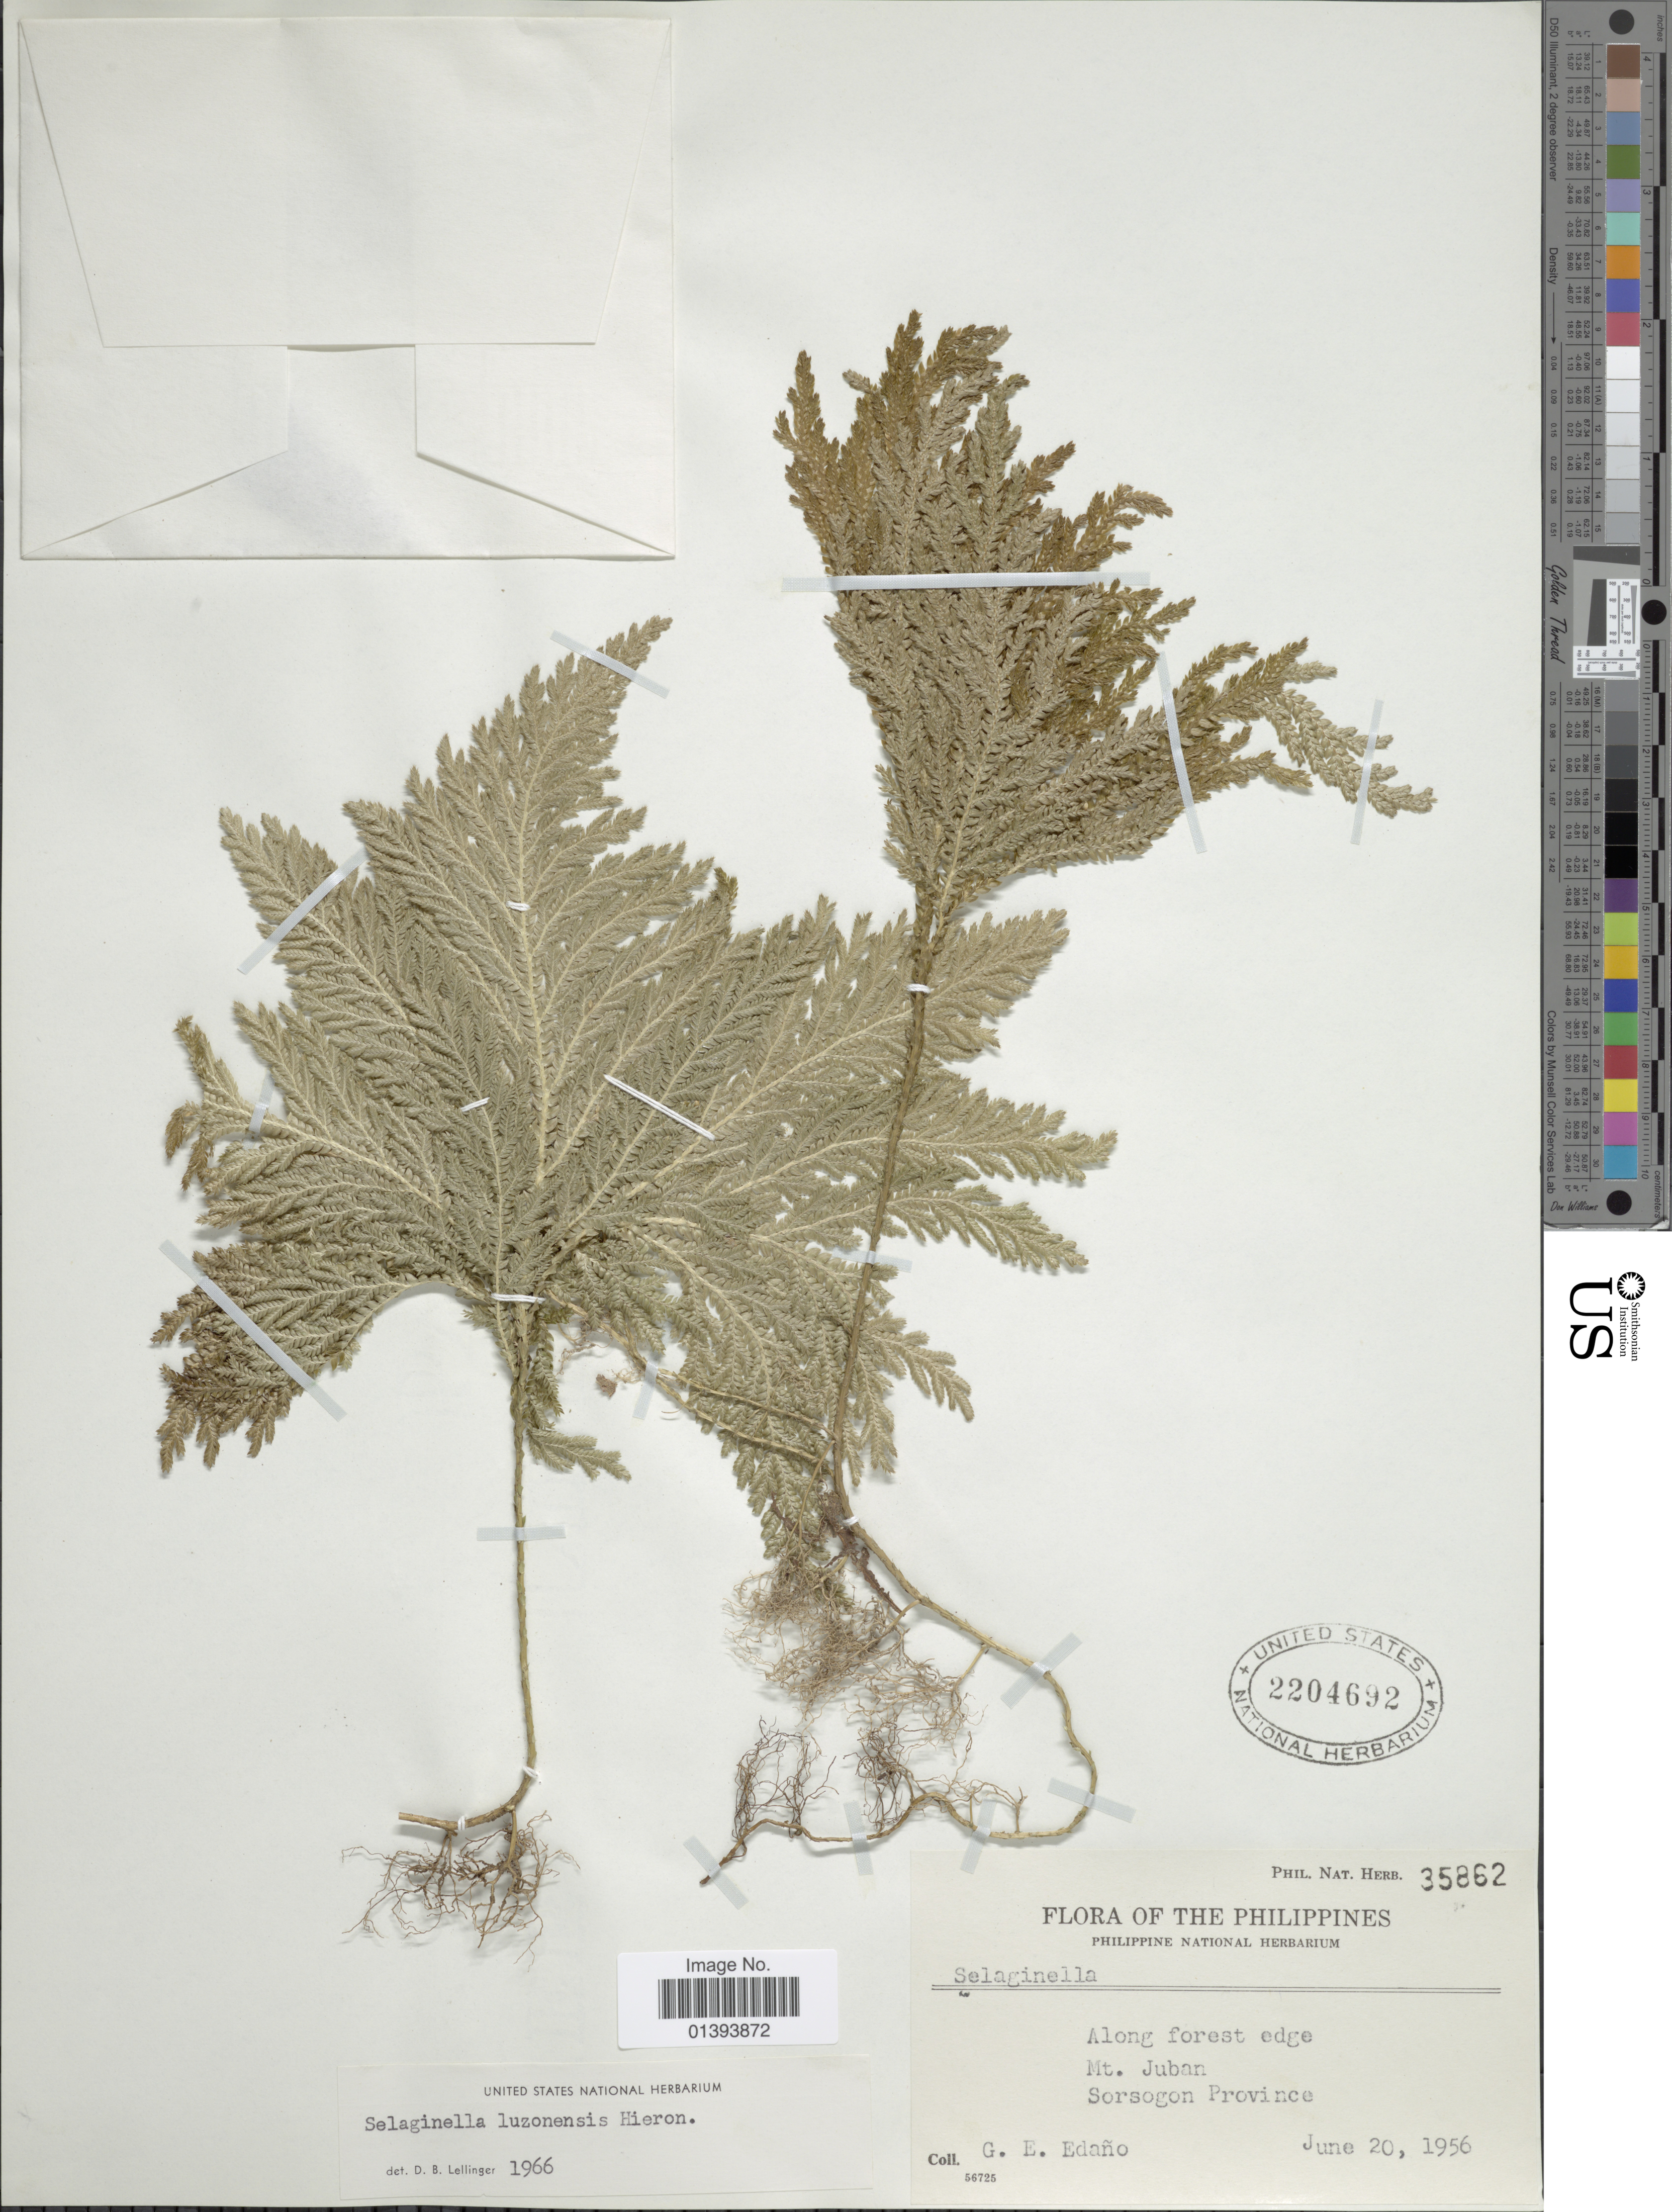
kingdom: Plantae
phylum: Tracheophyta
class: Lycopodiopsida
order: Selaginellales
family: Selaginellaceae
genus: Selaginella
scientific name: Selaginella luzonensis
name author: Hieron.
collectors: G. E. Edaño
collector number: Phil. Nat. Herb. 35862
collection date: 1956-06-20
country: Philippines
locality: Along forest edge, Mt. Juban Sorsogon Province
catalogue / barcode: US 2204692